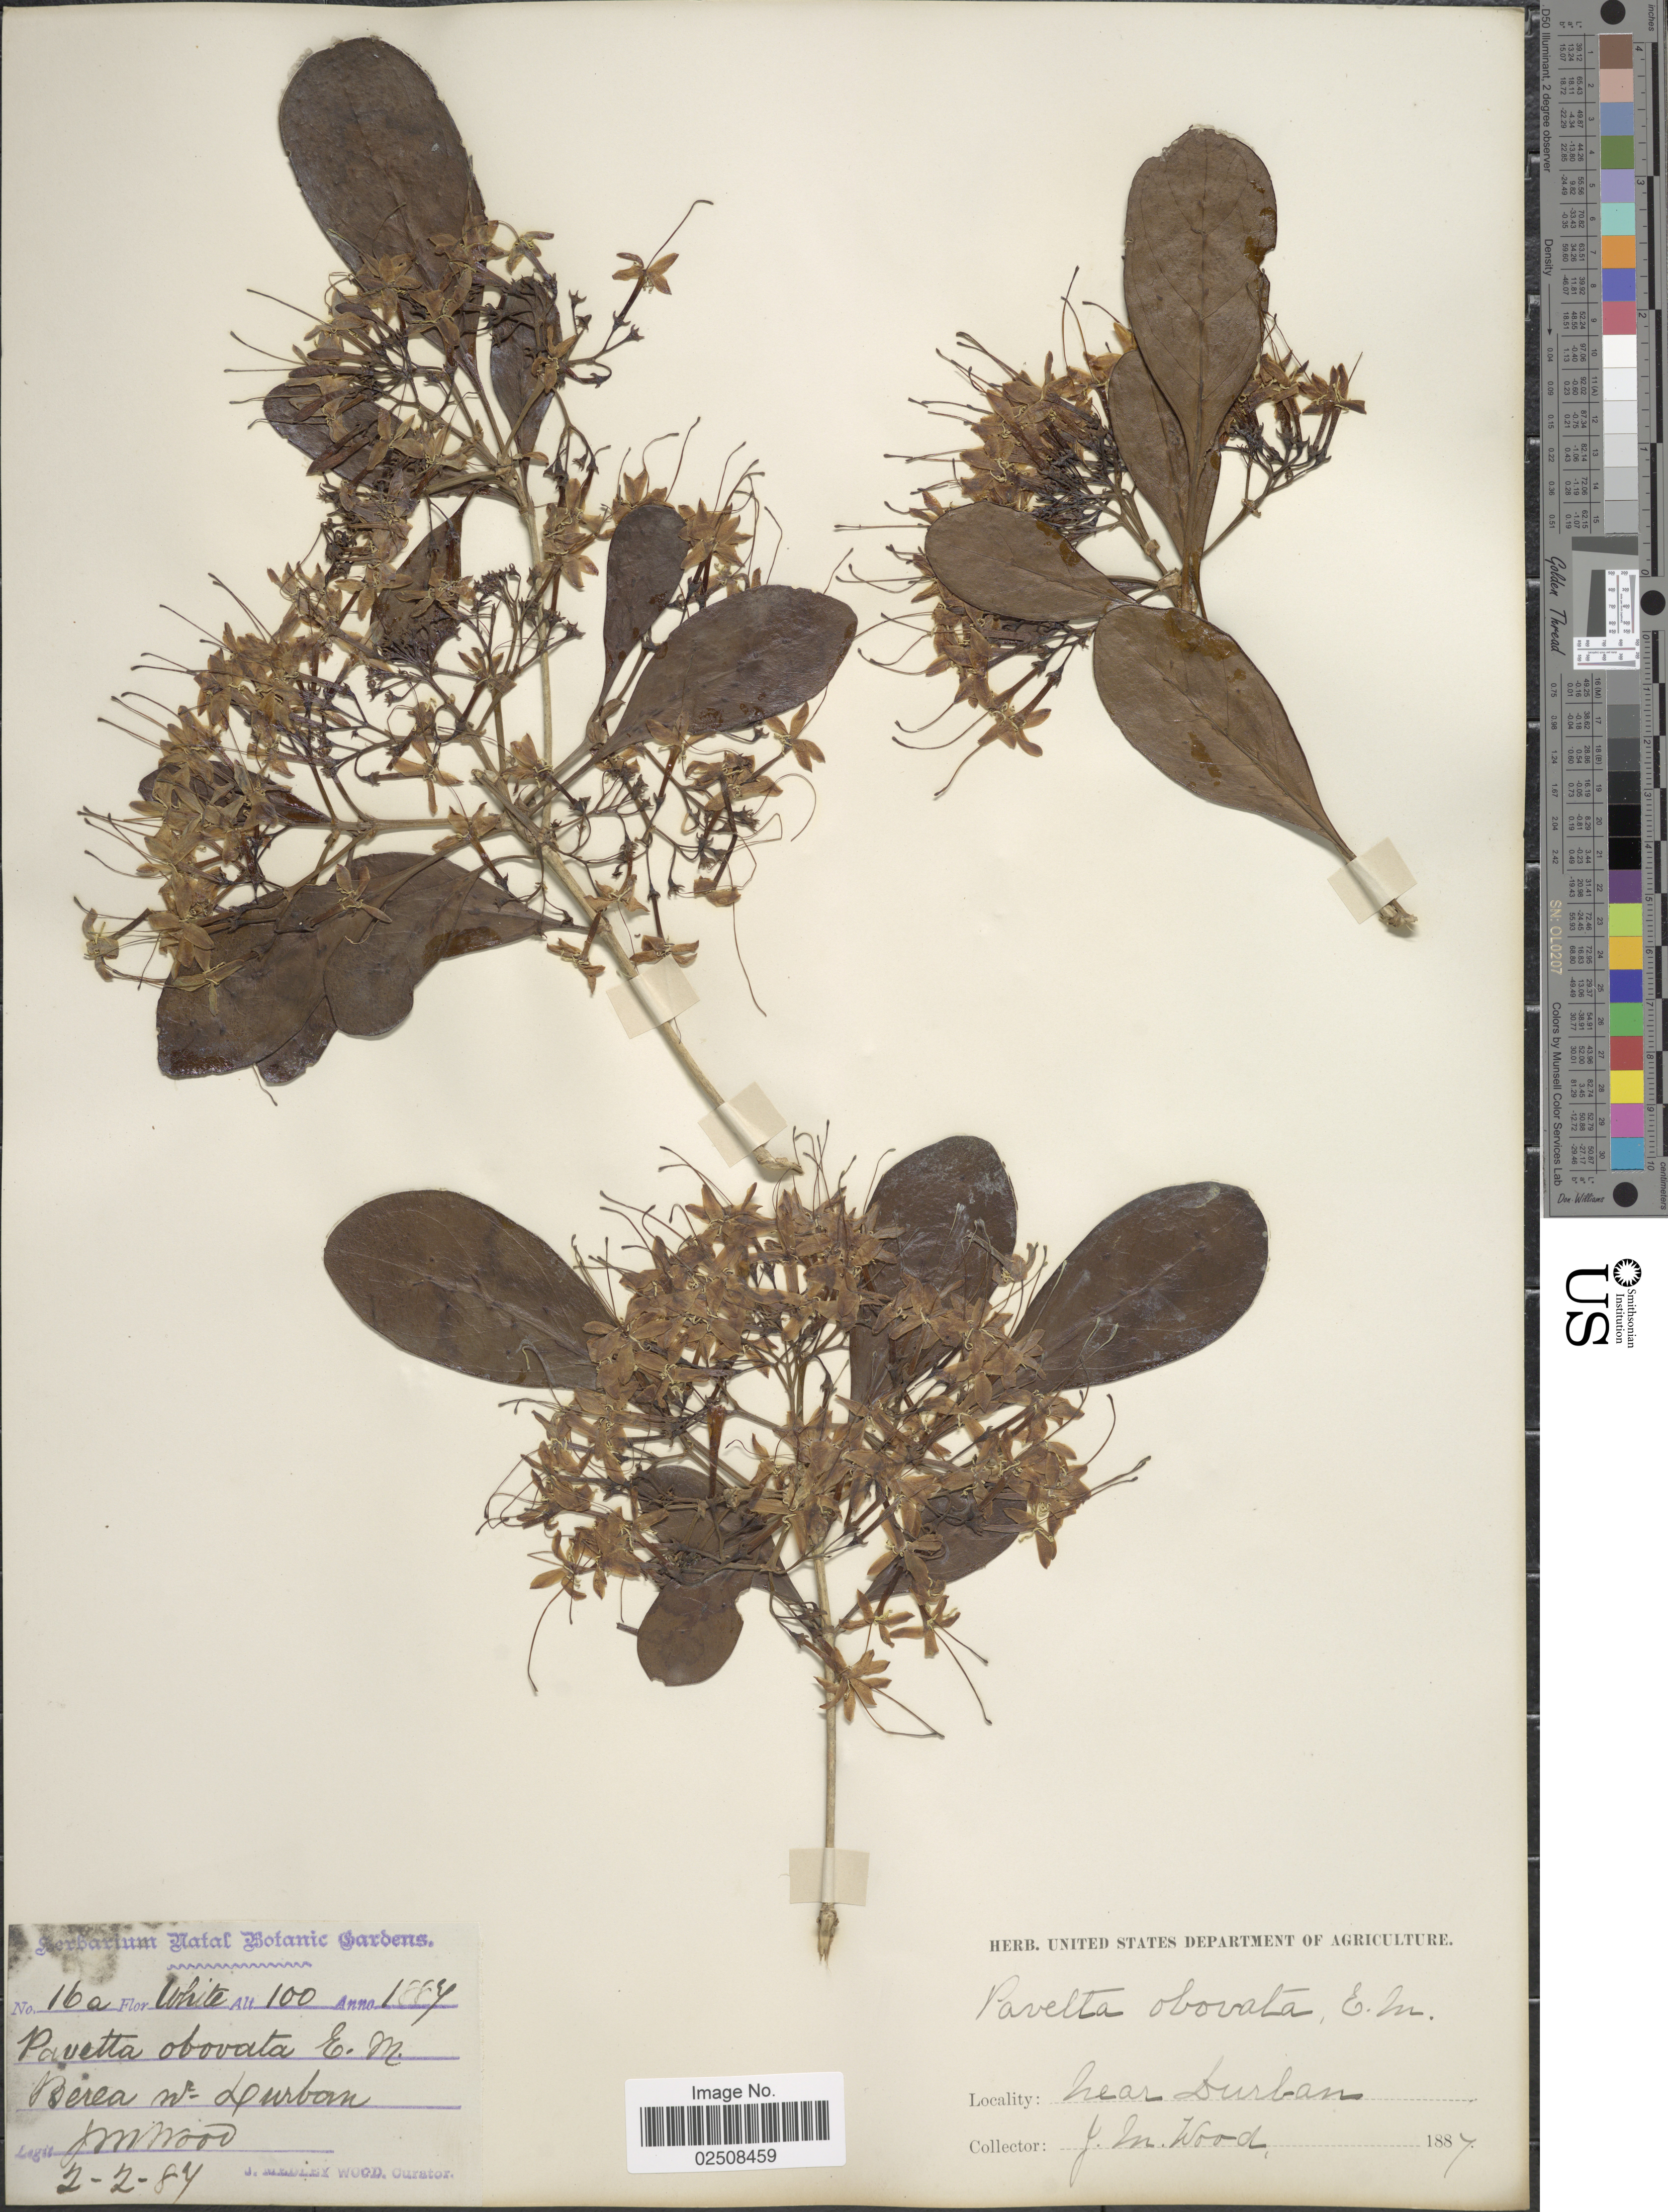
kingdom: Plantae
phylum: Tracheophyta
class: Magnoliopsida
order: Gentianales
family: Rubiaceae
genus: Pavetta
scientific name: Pavetta obovata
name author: C.A. Mey. ex Harv. & Sond.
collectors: J. M. Wood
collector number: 16a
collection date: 1887-02-02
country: South Africa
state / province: KwaZulu-Natal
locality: Berea nr. Durban